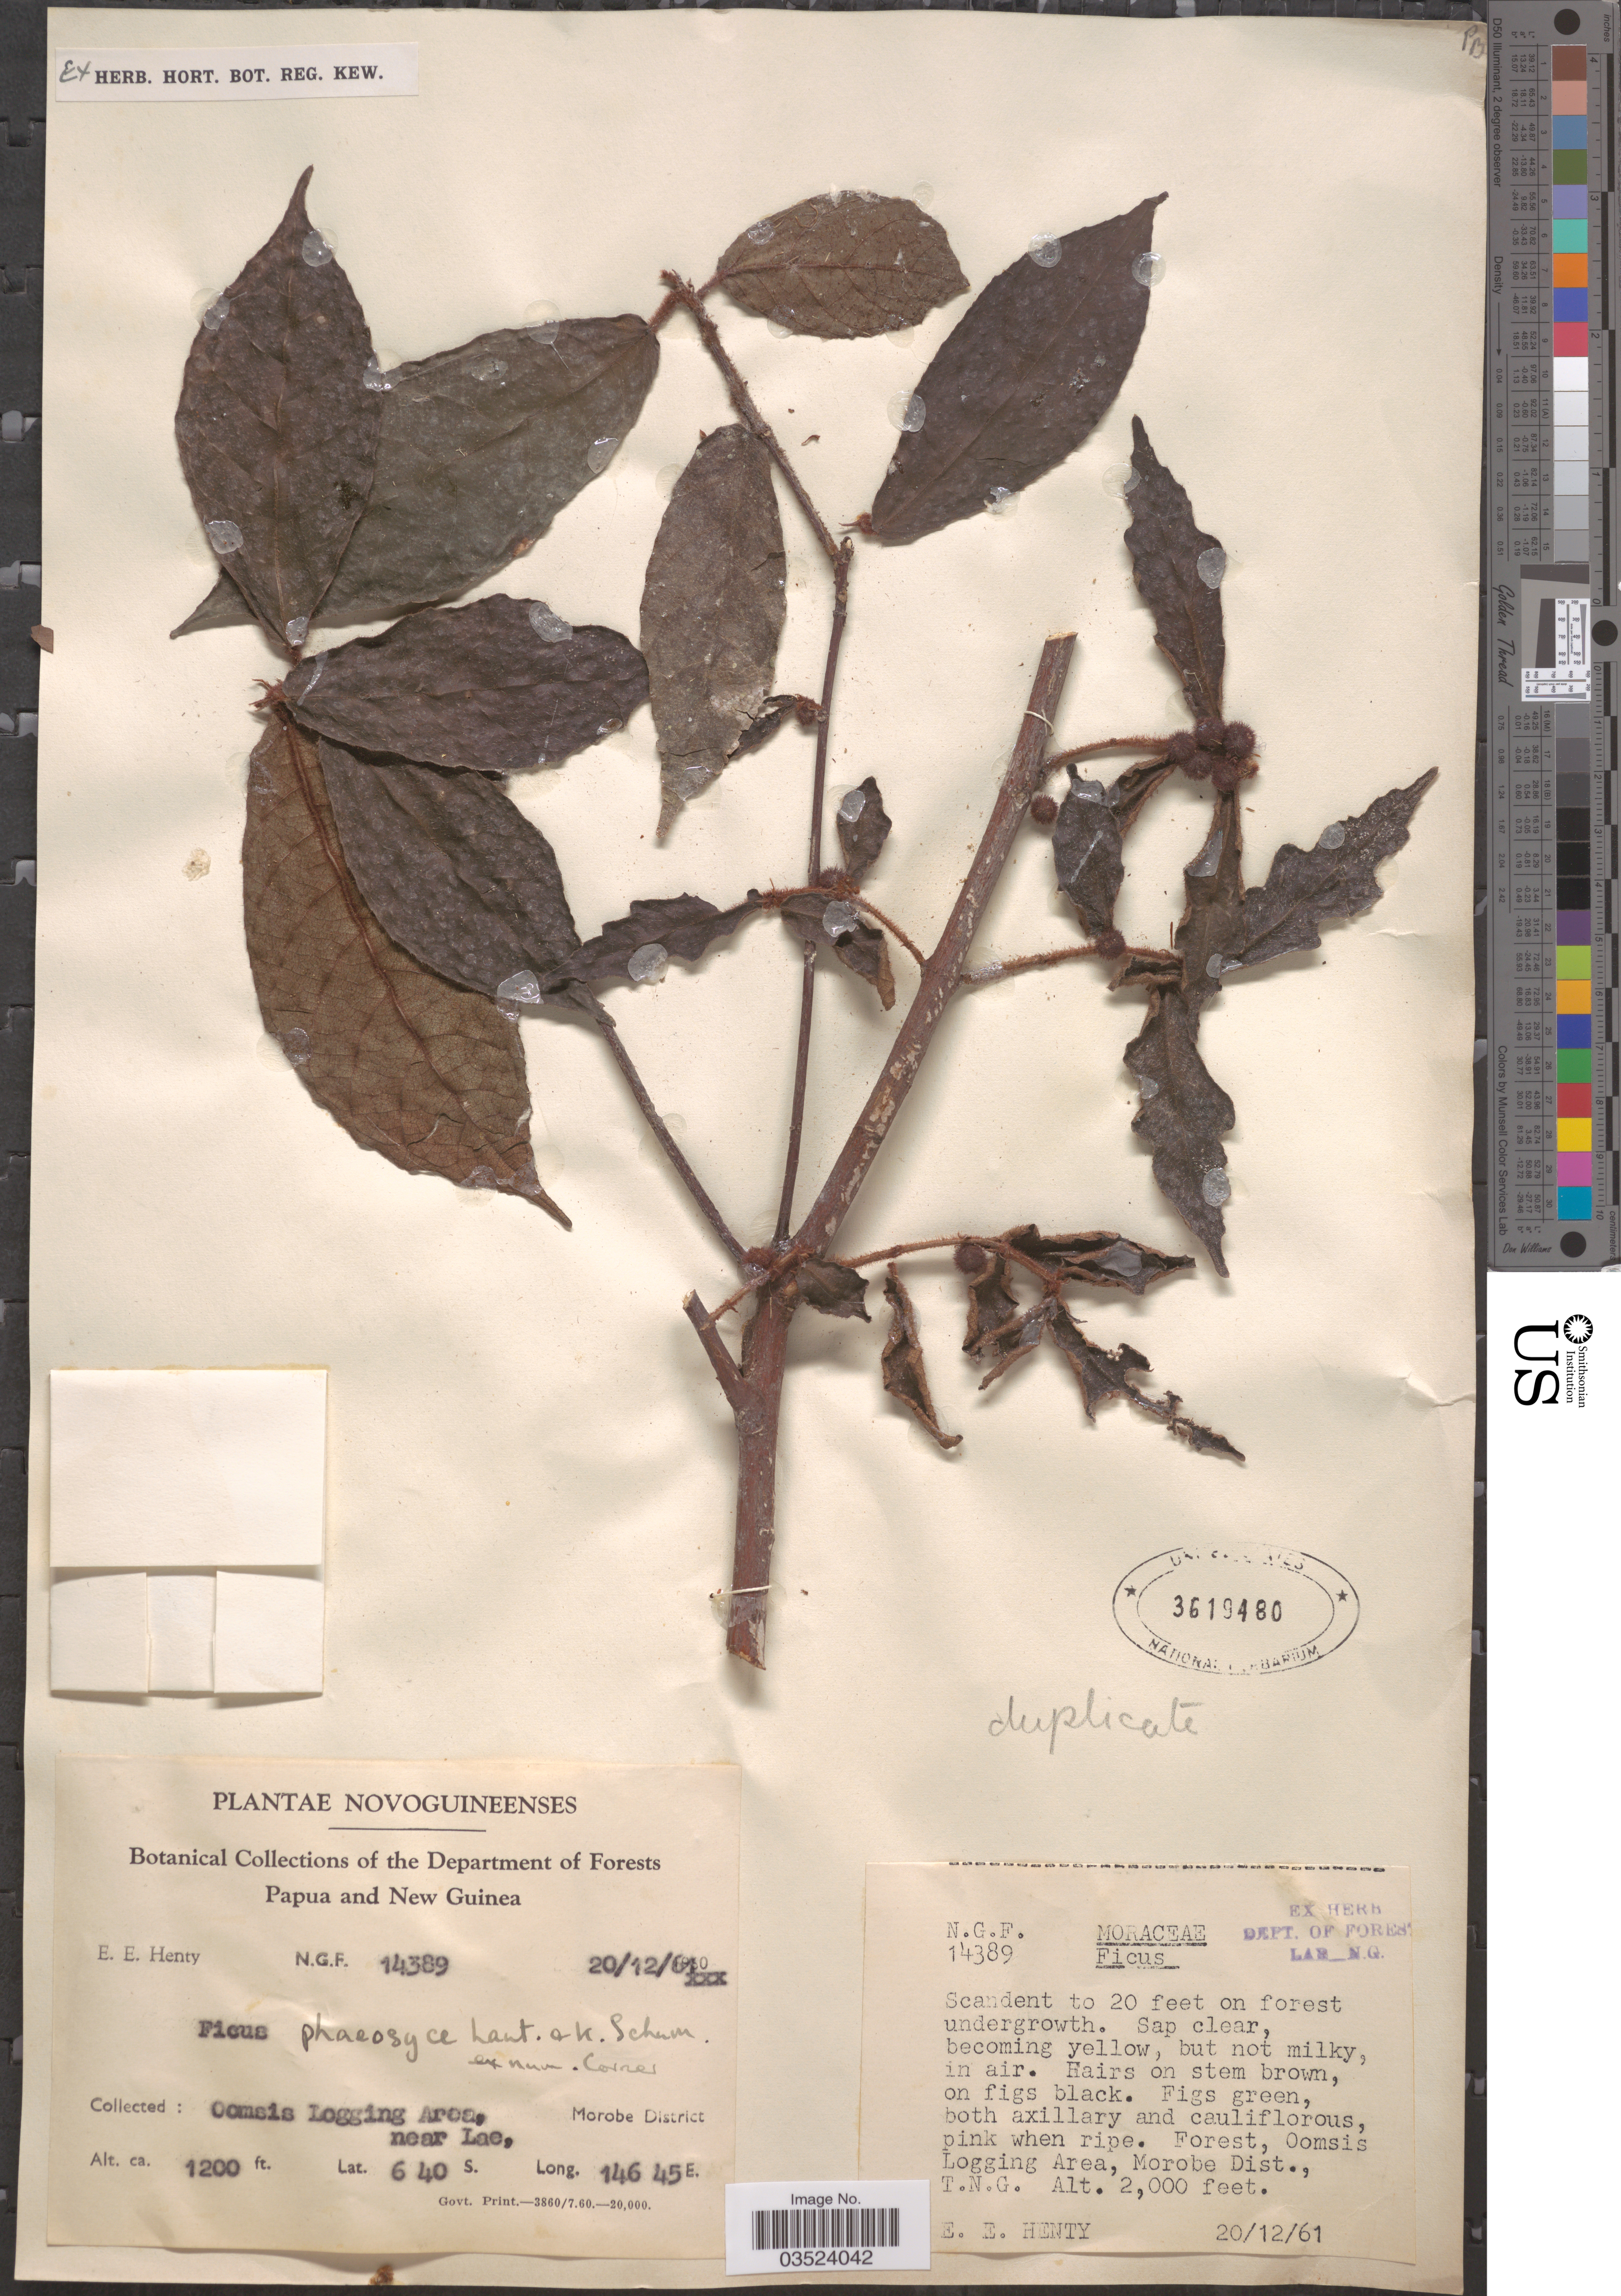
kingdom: Plantae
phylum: Tracheophyta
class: Magnoliopsida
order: Rosales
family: Moraceae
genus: Ficus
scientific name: Ficus phaeosyce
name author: K. Schum. & Lauterb.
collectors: E. Henty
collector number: NGF14389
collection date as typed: Transcribed d/m/y: 20/12/61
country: Papua New Guinea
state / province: Morobe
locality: Forest, Oomsis Logging Area, near Lae, Morobe Dist., T.N.G.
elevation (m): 366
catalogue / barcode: US 3619480